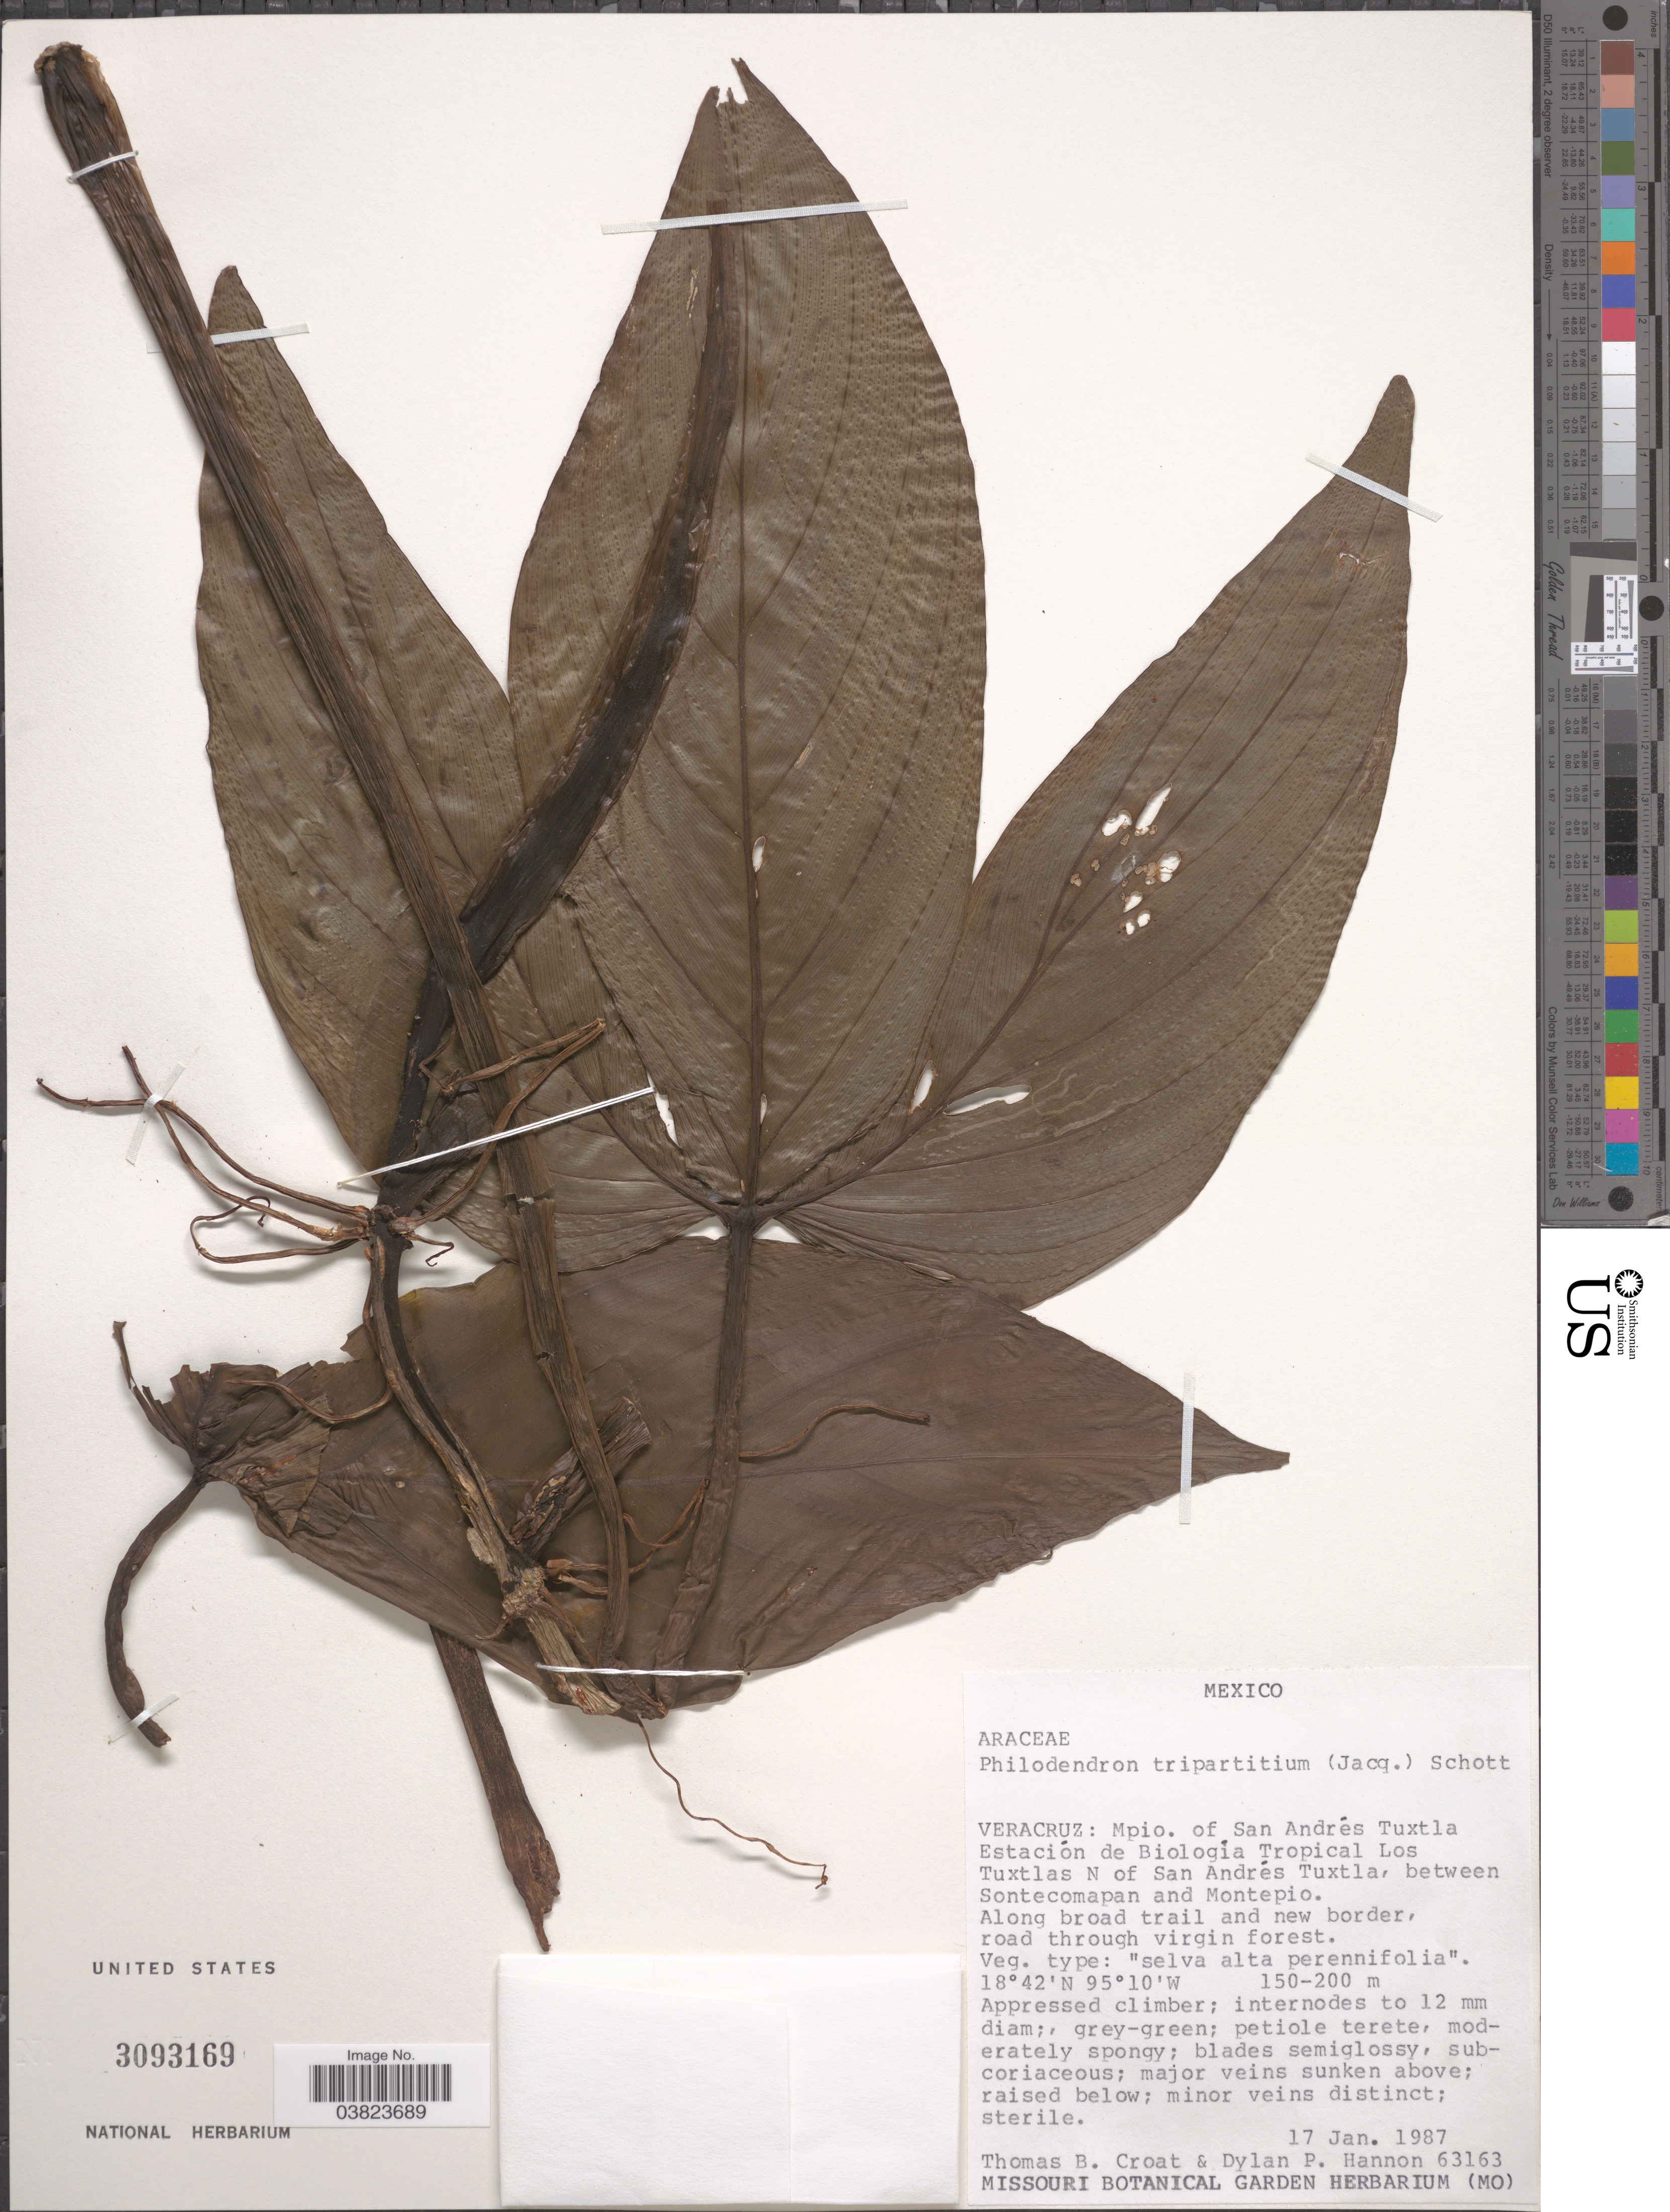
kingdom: Plantae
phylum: Tracheophyta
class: Liliopsida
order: Alismatales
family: Araceae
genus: Philodendron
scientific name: Philodendron tripartitum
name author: (Jacq.) Schott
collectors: T. B. Croat & D. Hannon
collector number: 63163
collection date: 1987-01-17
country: Mexico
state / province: Veracruz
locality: Veracruz: Mpio. of San André Tuxtla Estación de Biologia Tropical Los Tuxtlas N of San Andrés Tuxtla, between Sontecomapan and Montepio.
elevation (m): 150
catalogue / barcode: US 3093169